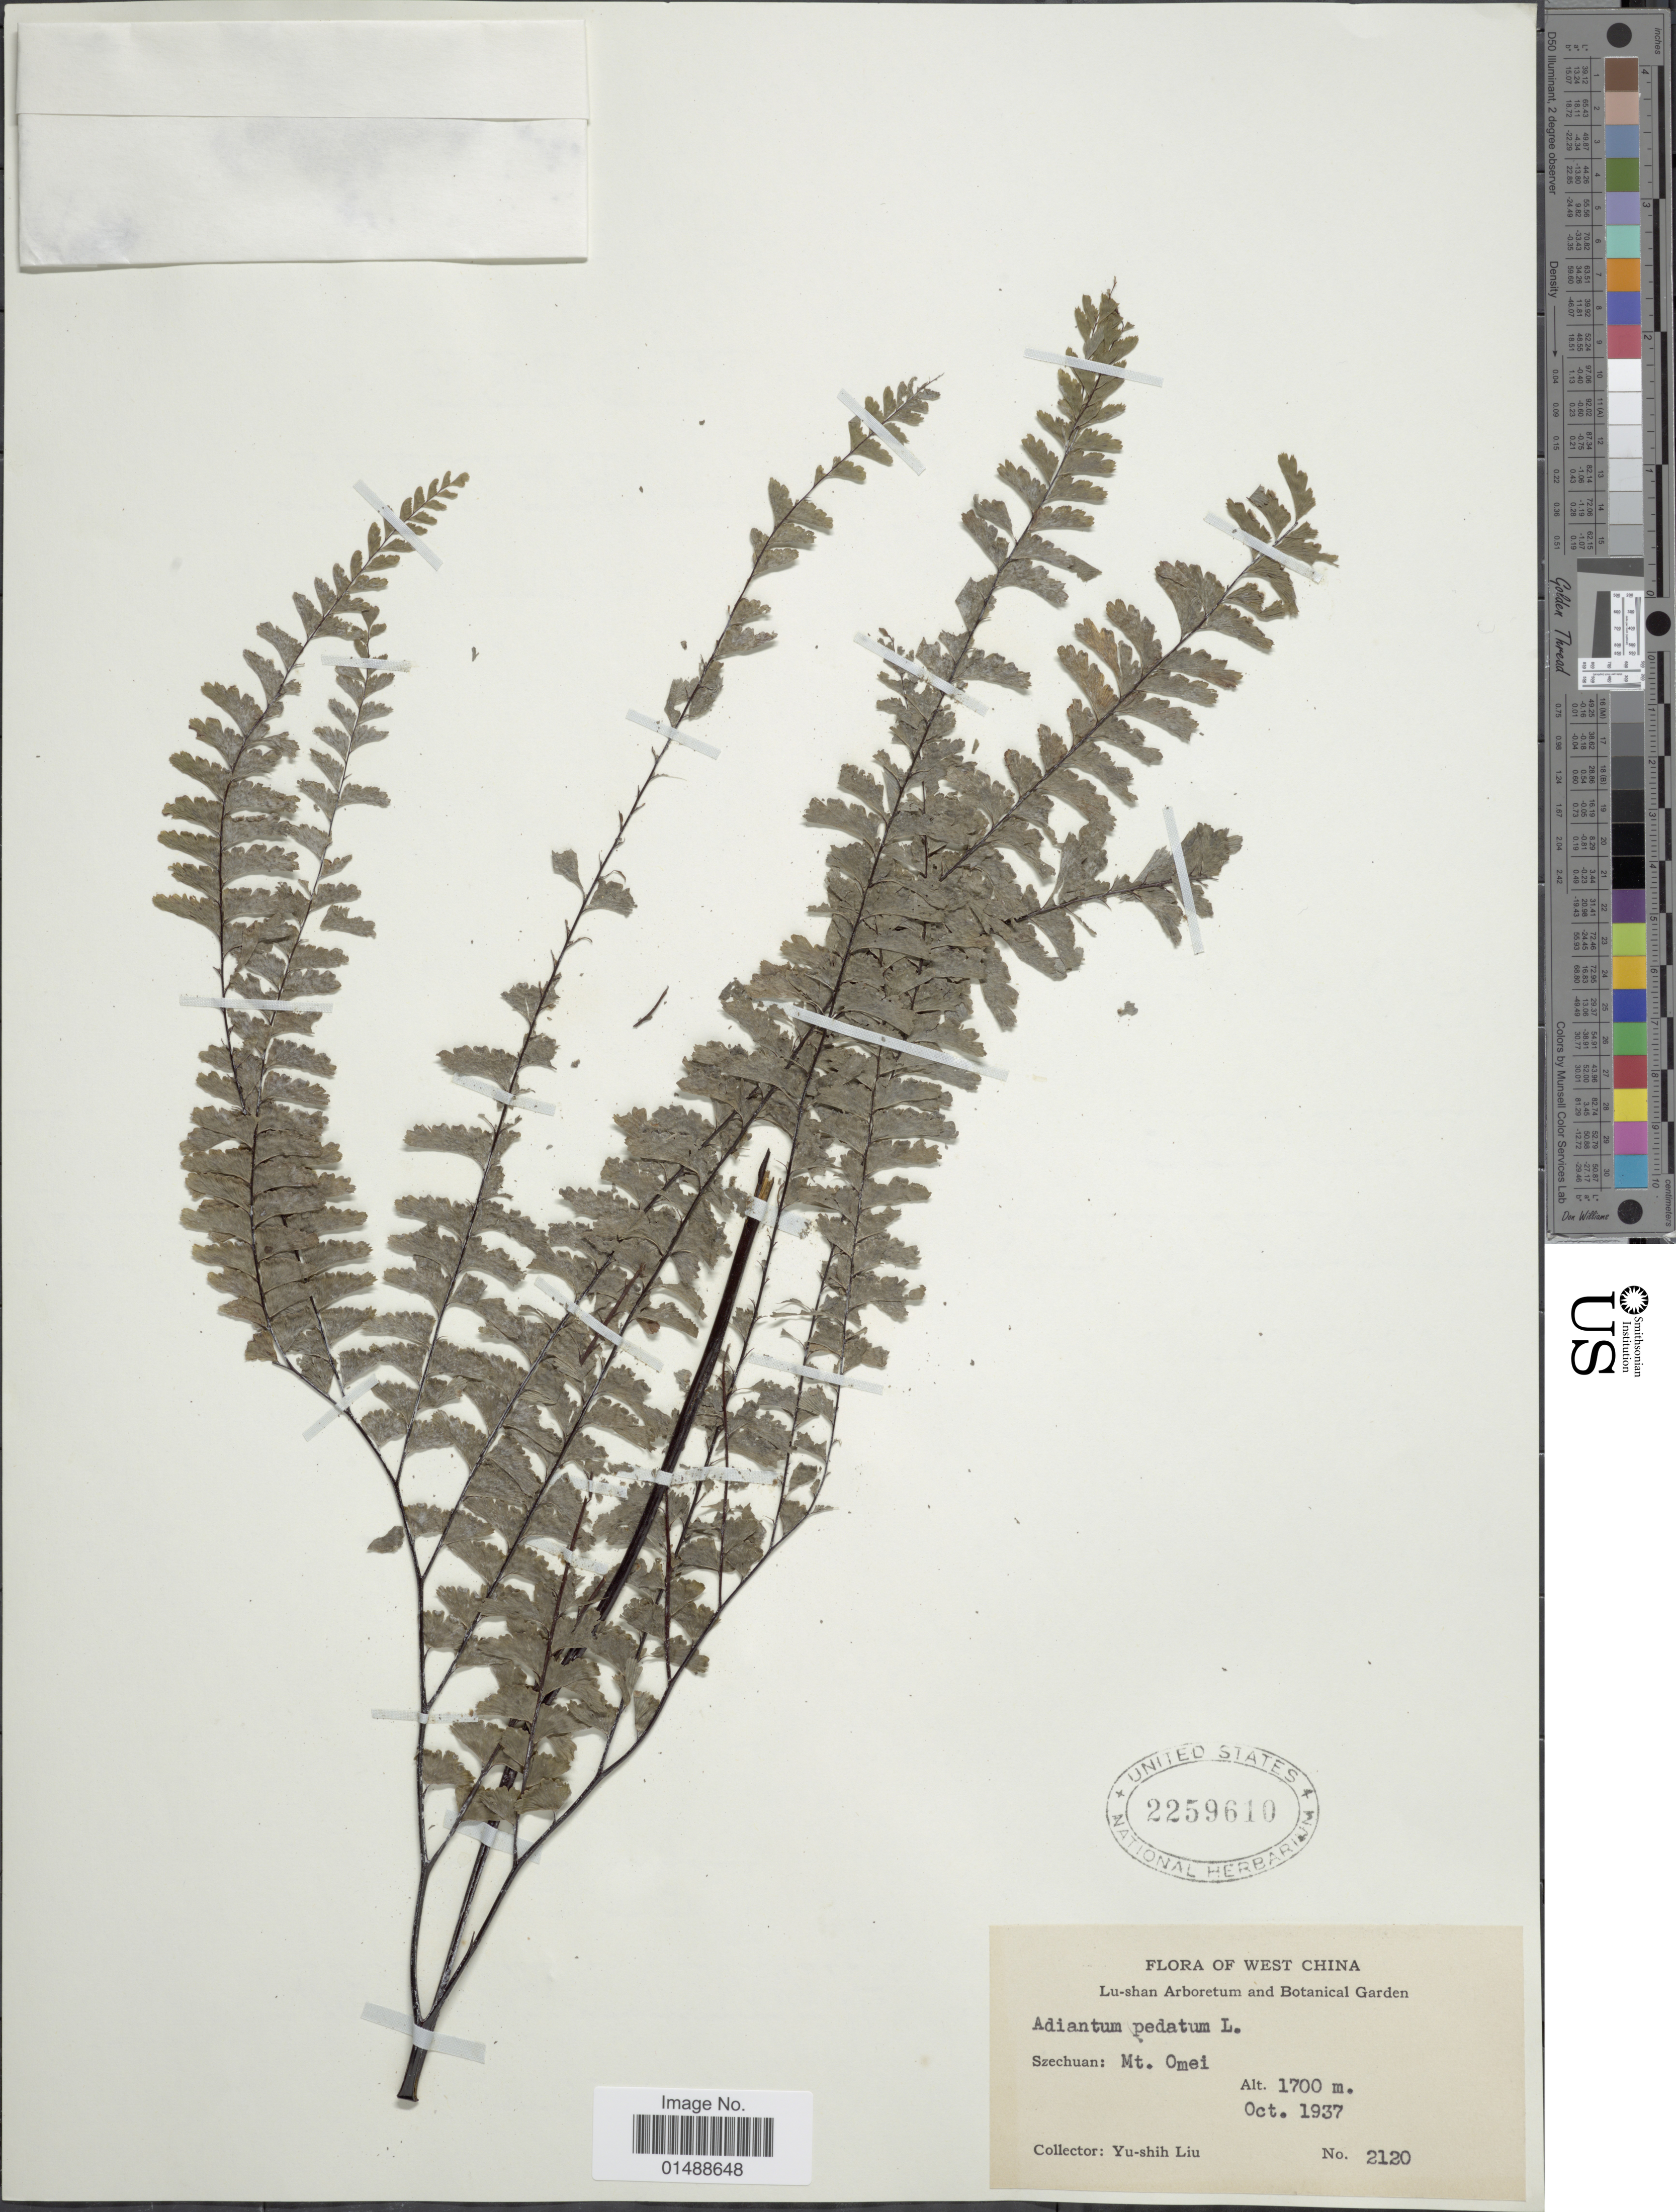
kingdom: Plantae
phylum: Tracheophyta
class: Polypodiopsida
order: Polypodiales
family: Pteridaceae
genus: Adiantum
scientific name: Adiantum pedatum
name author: L.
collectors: Y.-S. Liu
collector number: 2120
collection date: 1937-10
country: China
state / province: Sichuan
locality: West China, Szechuan: Mt.Omei.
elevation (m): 1700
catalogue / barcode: US 2259610